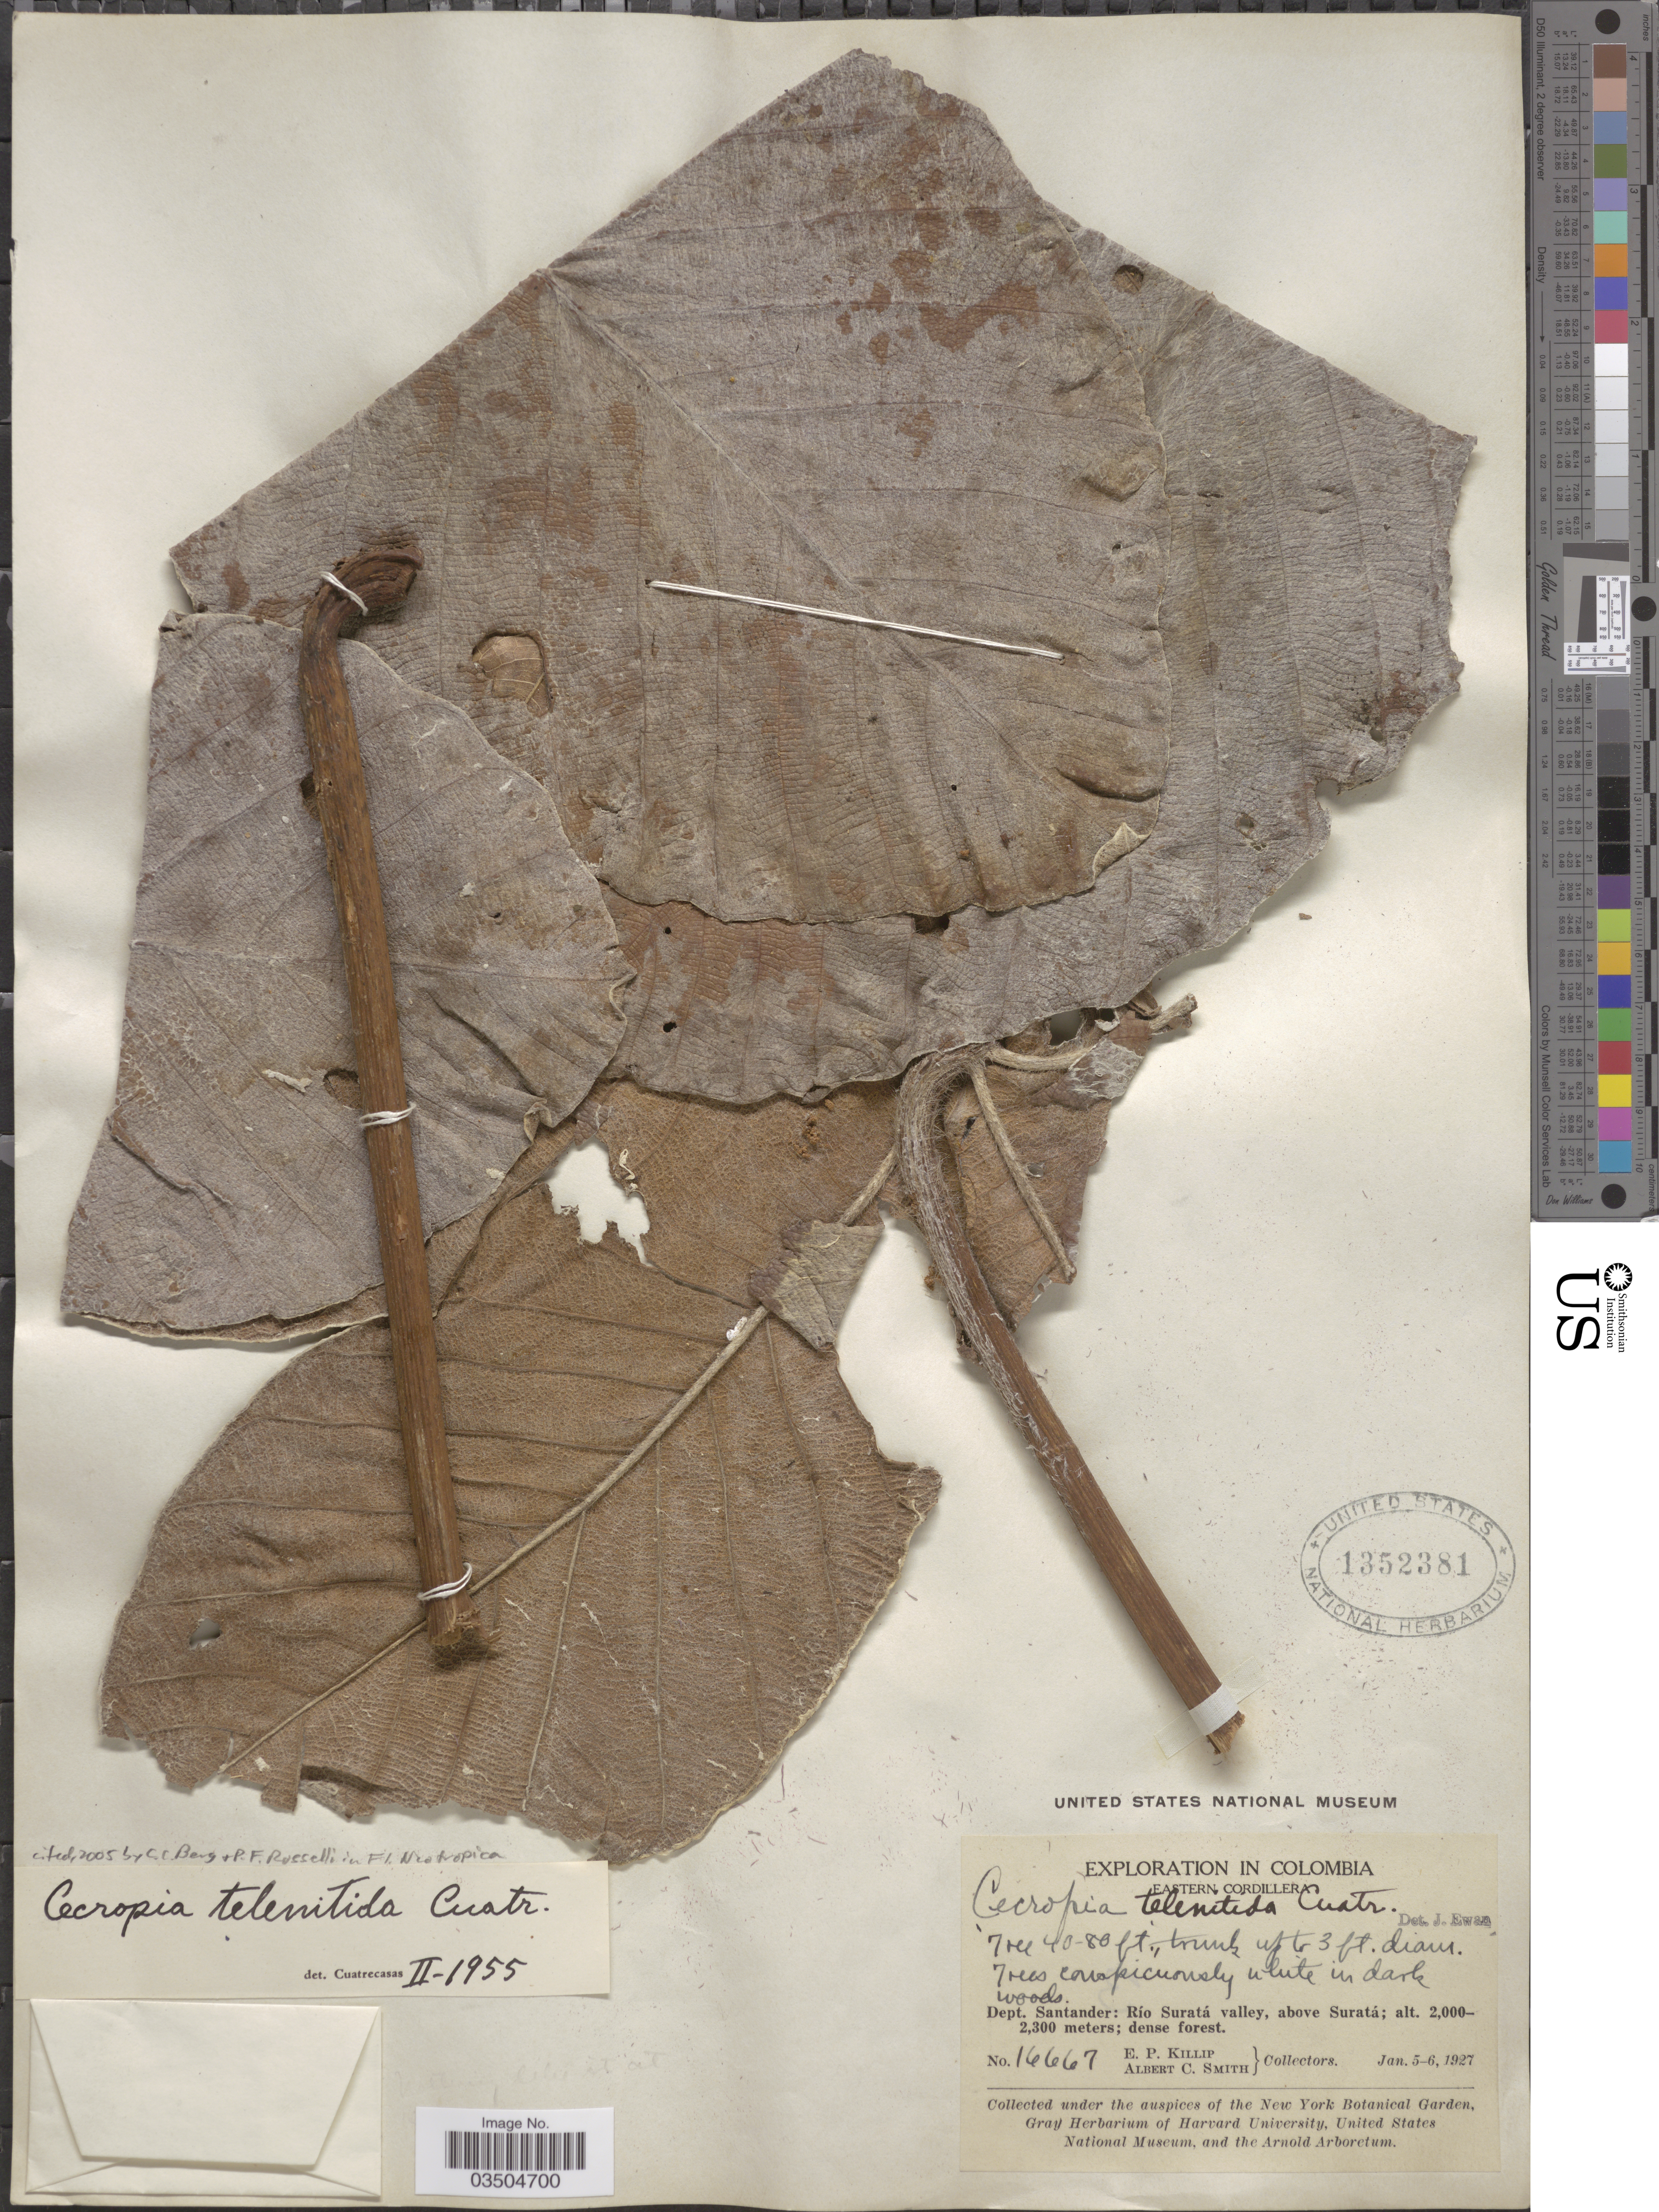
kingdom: Plantae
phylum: Tracheophyta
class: Magnoliopsida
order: Rosales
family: Urticaceae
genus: Cecropia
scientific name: Cecropia telenitida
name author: Cuatrec.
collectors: E. P. Killip & A. C. Smith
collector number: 16667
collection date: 1927-01-05/1927-01-06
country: Colombia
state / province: Santander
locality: Eastern Cordillera. Dept. Satander: Río Suratá valley, above Suratá.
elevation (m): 2000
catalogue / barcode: US 1352381